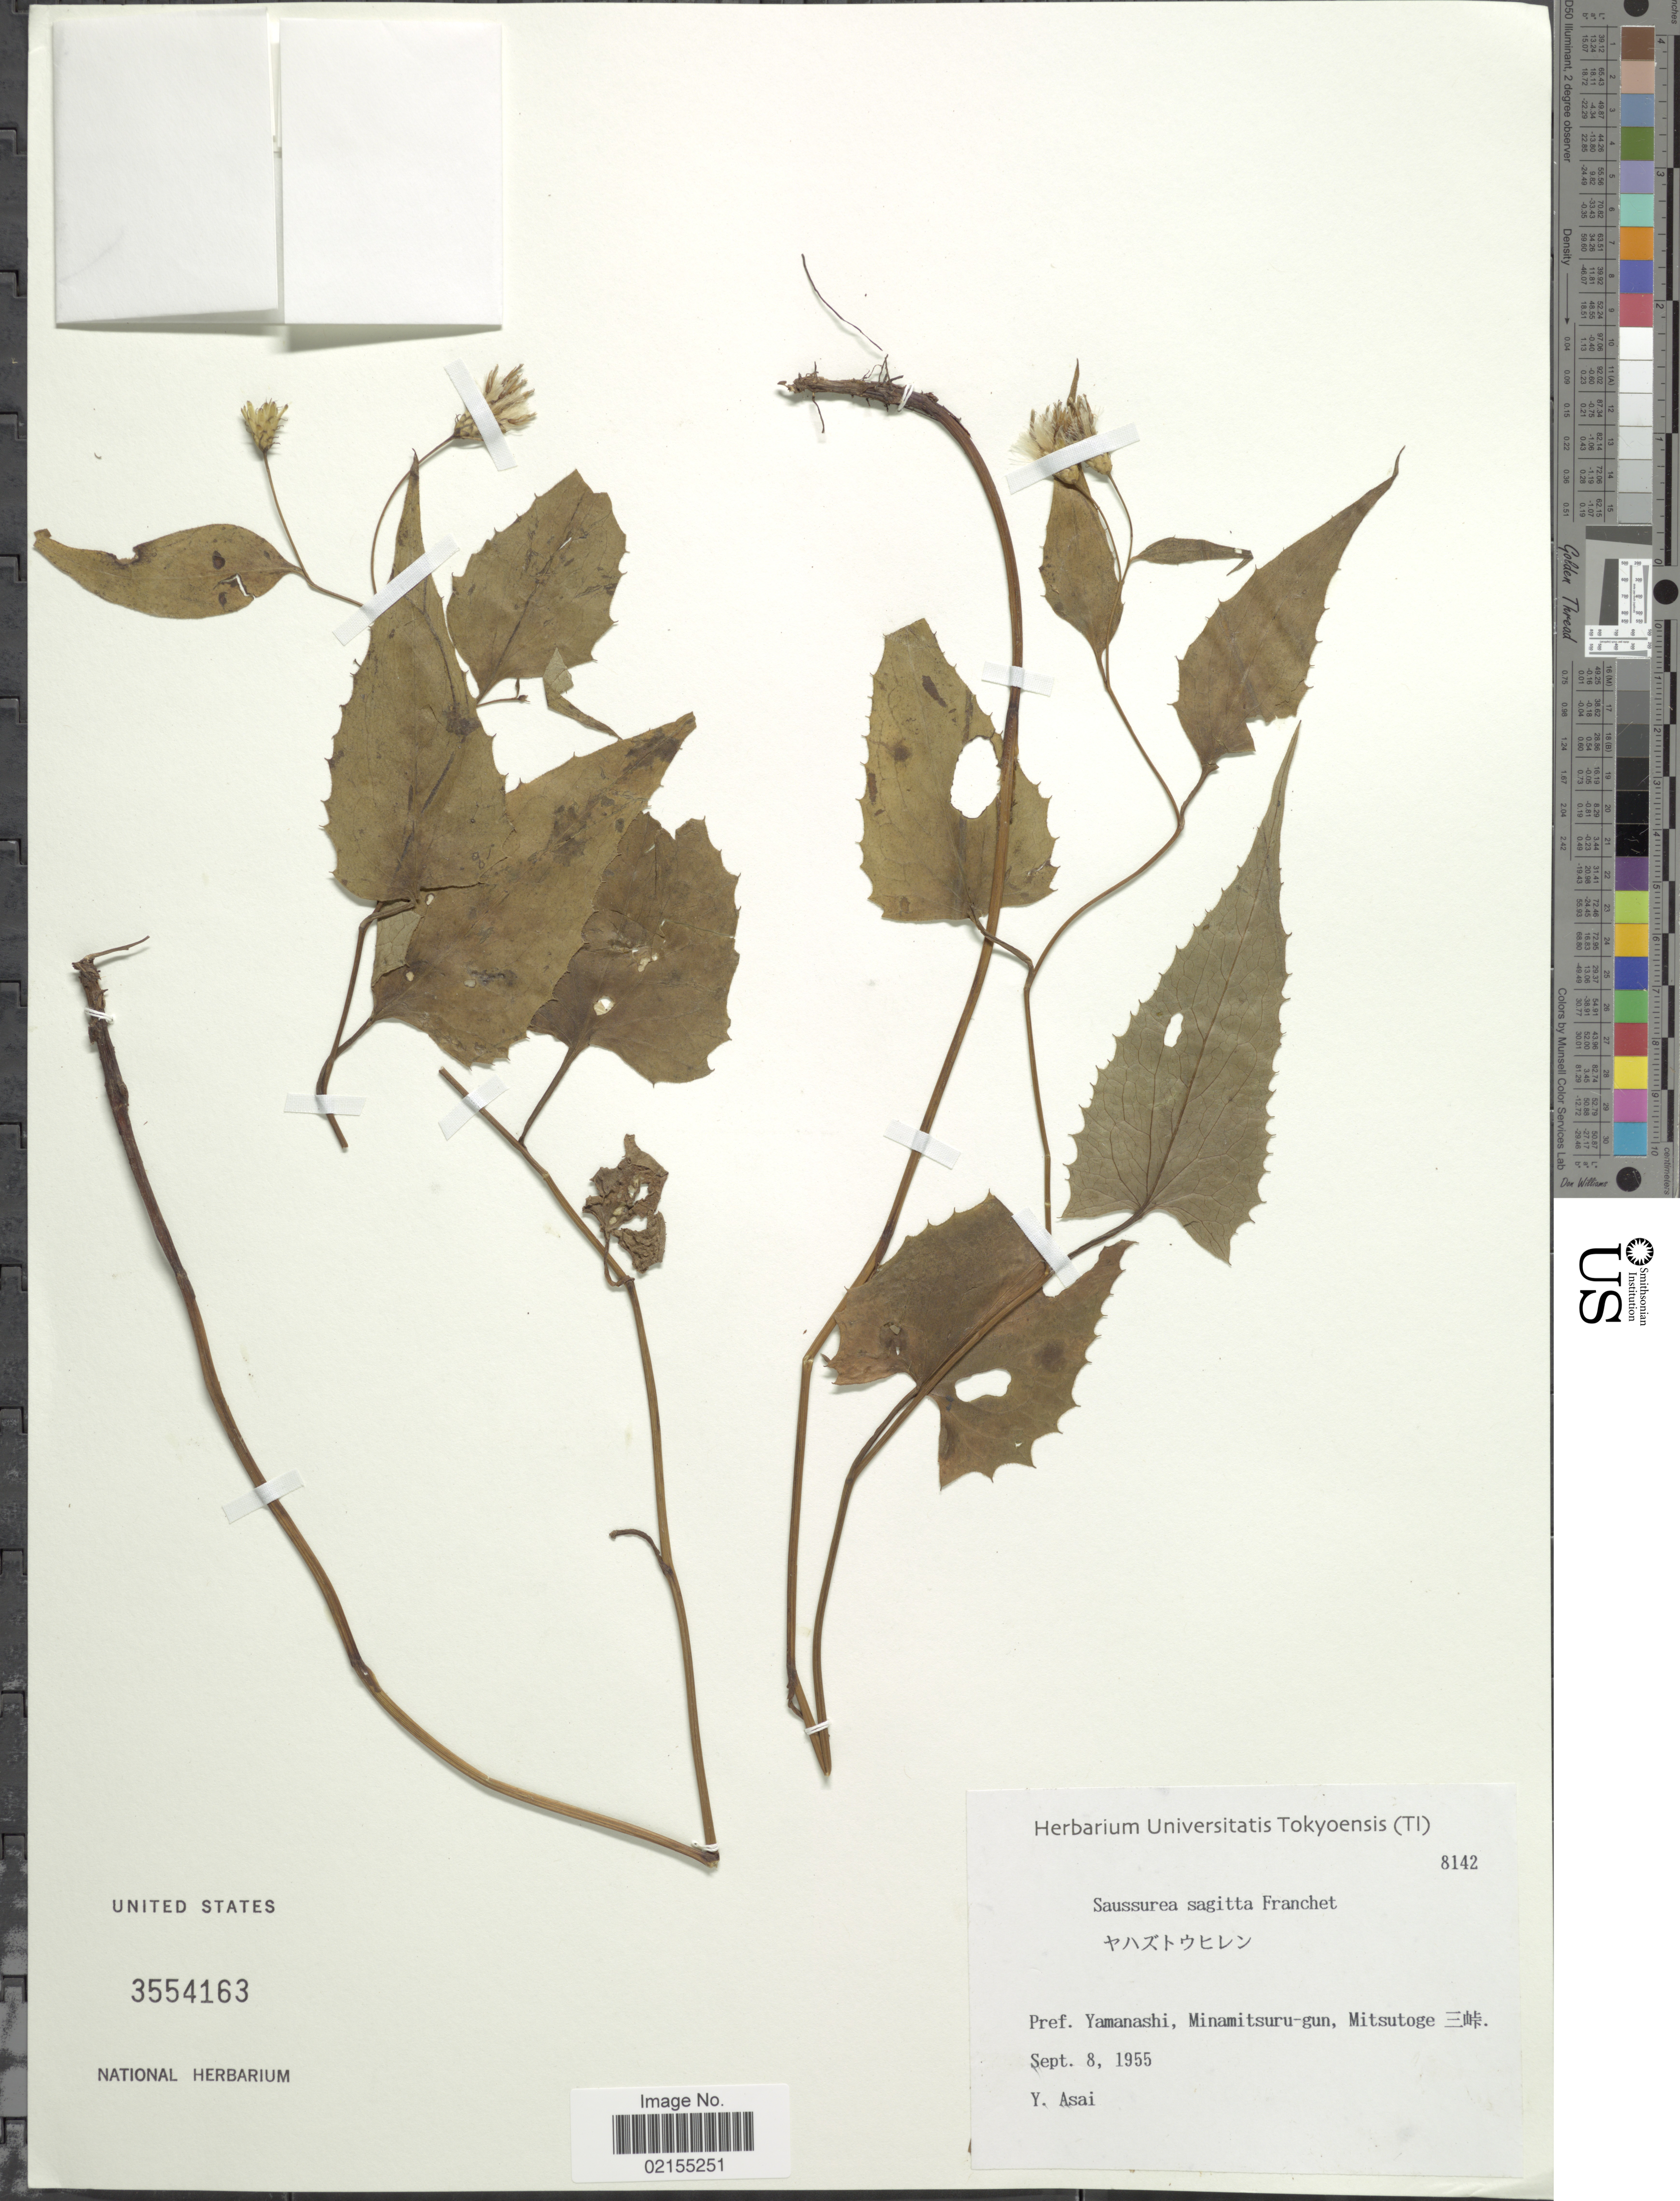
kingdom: Plantae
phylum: Tracheophyta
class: Magnoliopsida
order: Asterales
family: Asteraceae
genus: Saussurea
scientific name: Saussurea sagitta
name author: Franch.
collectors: Y. Asai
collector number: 8142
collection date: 1955-09-08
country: Japan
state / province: Yamanasi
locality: Pref,. Yamanashi, Minamitsuru-gun, Mitsutoge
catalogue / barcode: US 3554163